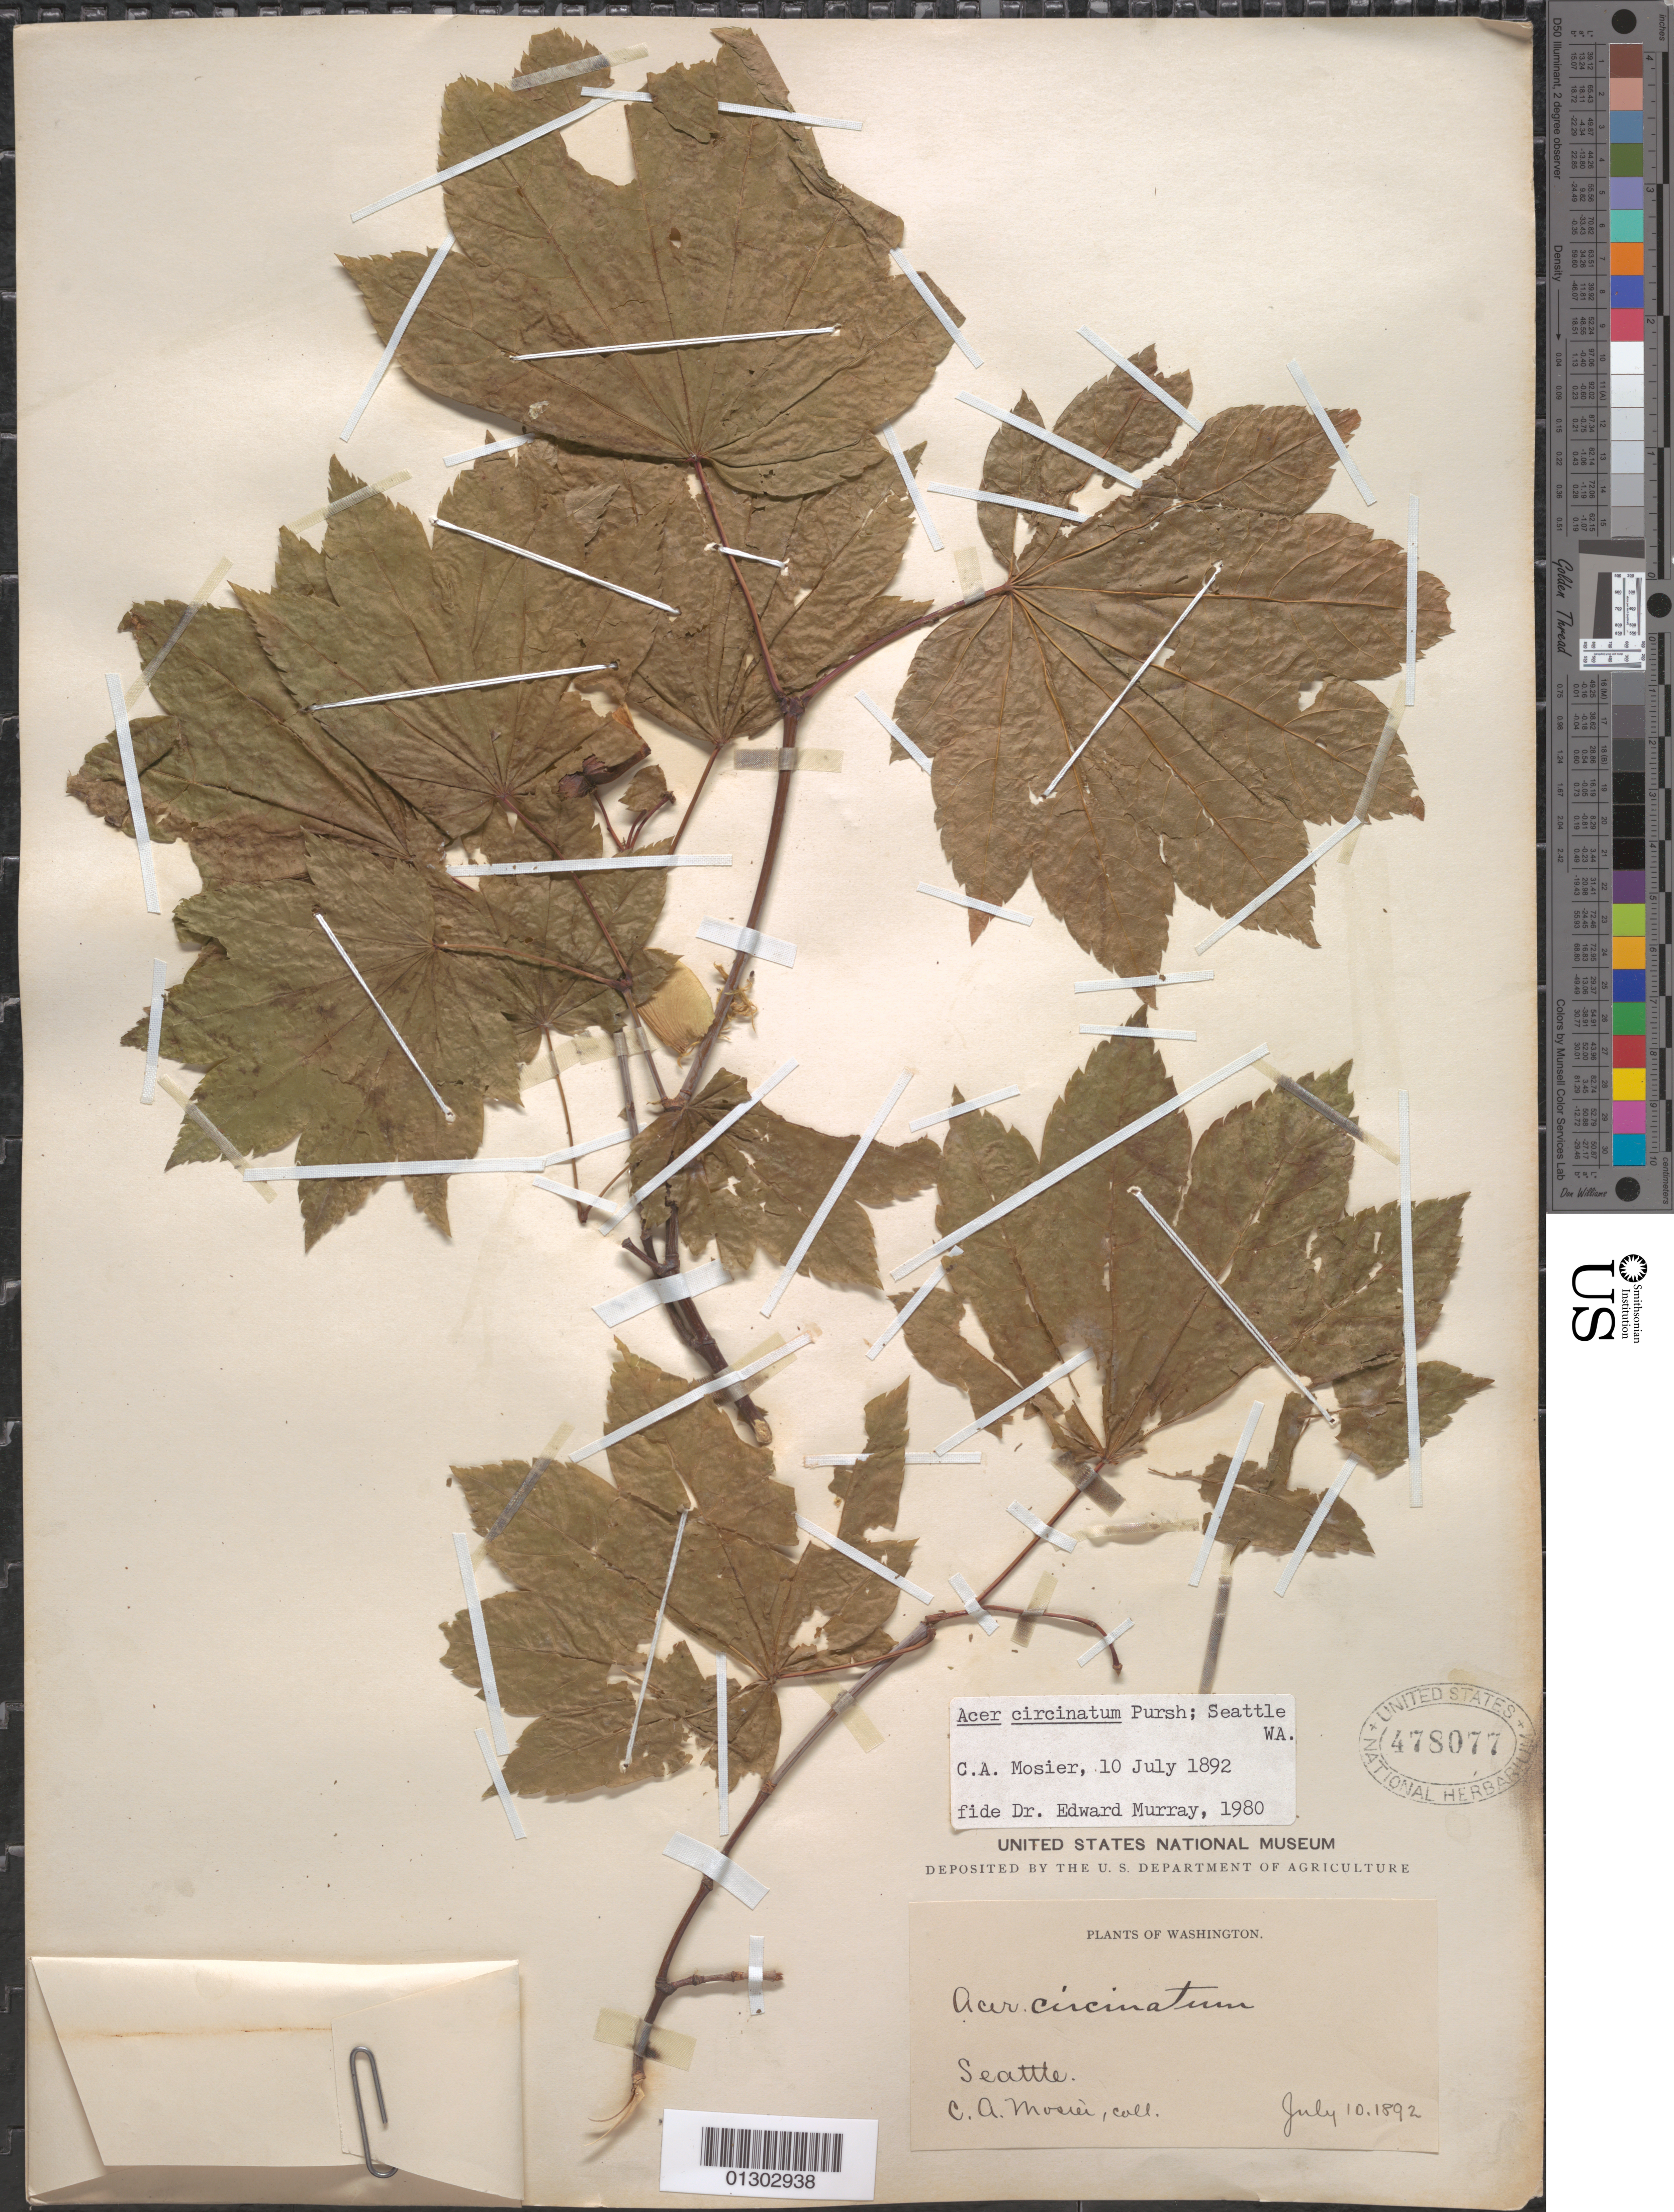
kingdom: Plantae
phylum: Tracheophyta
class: Magnoliopsida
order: Sapindales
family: Sapindaceae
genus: Acer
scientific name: Acer circinatum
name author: Pursh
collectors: C. A. Mosier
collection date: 1892-07-10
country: United States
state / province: Washington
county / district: King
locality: Seattle.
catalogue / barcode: US 478077